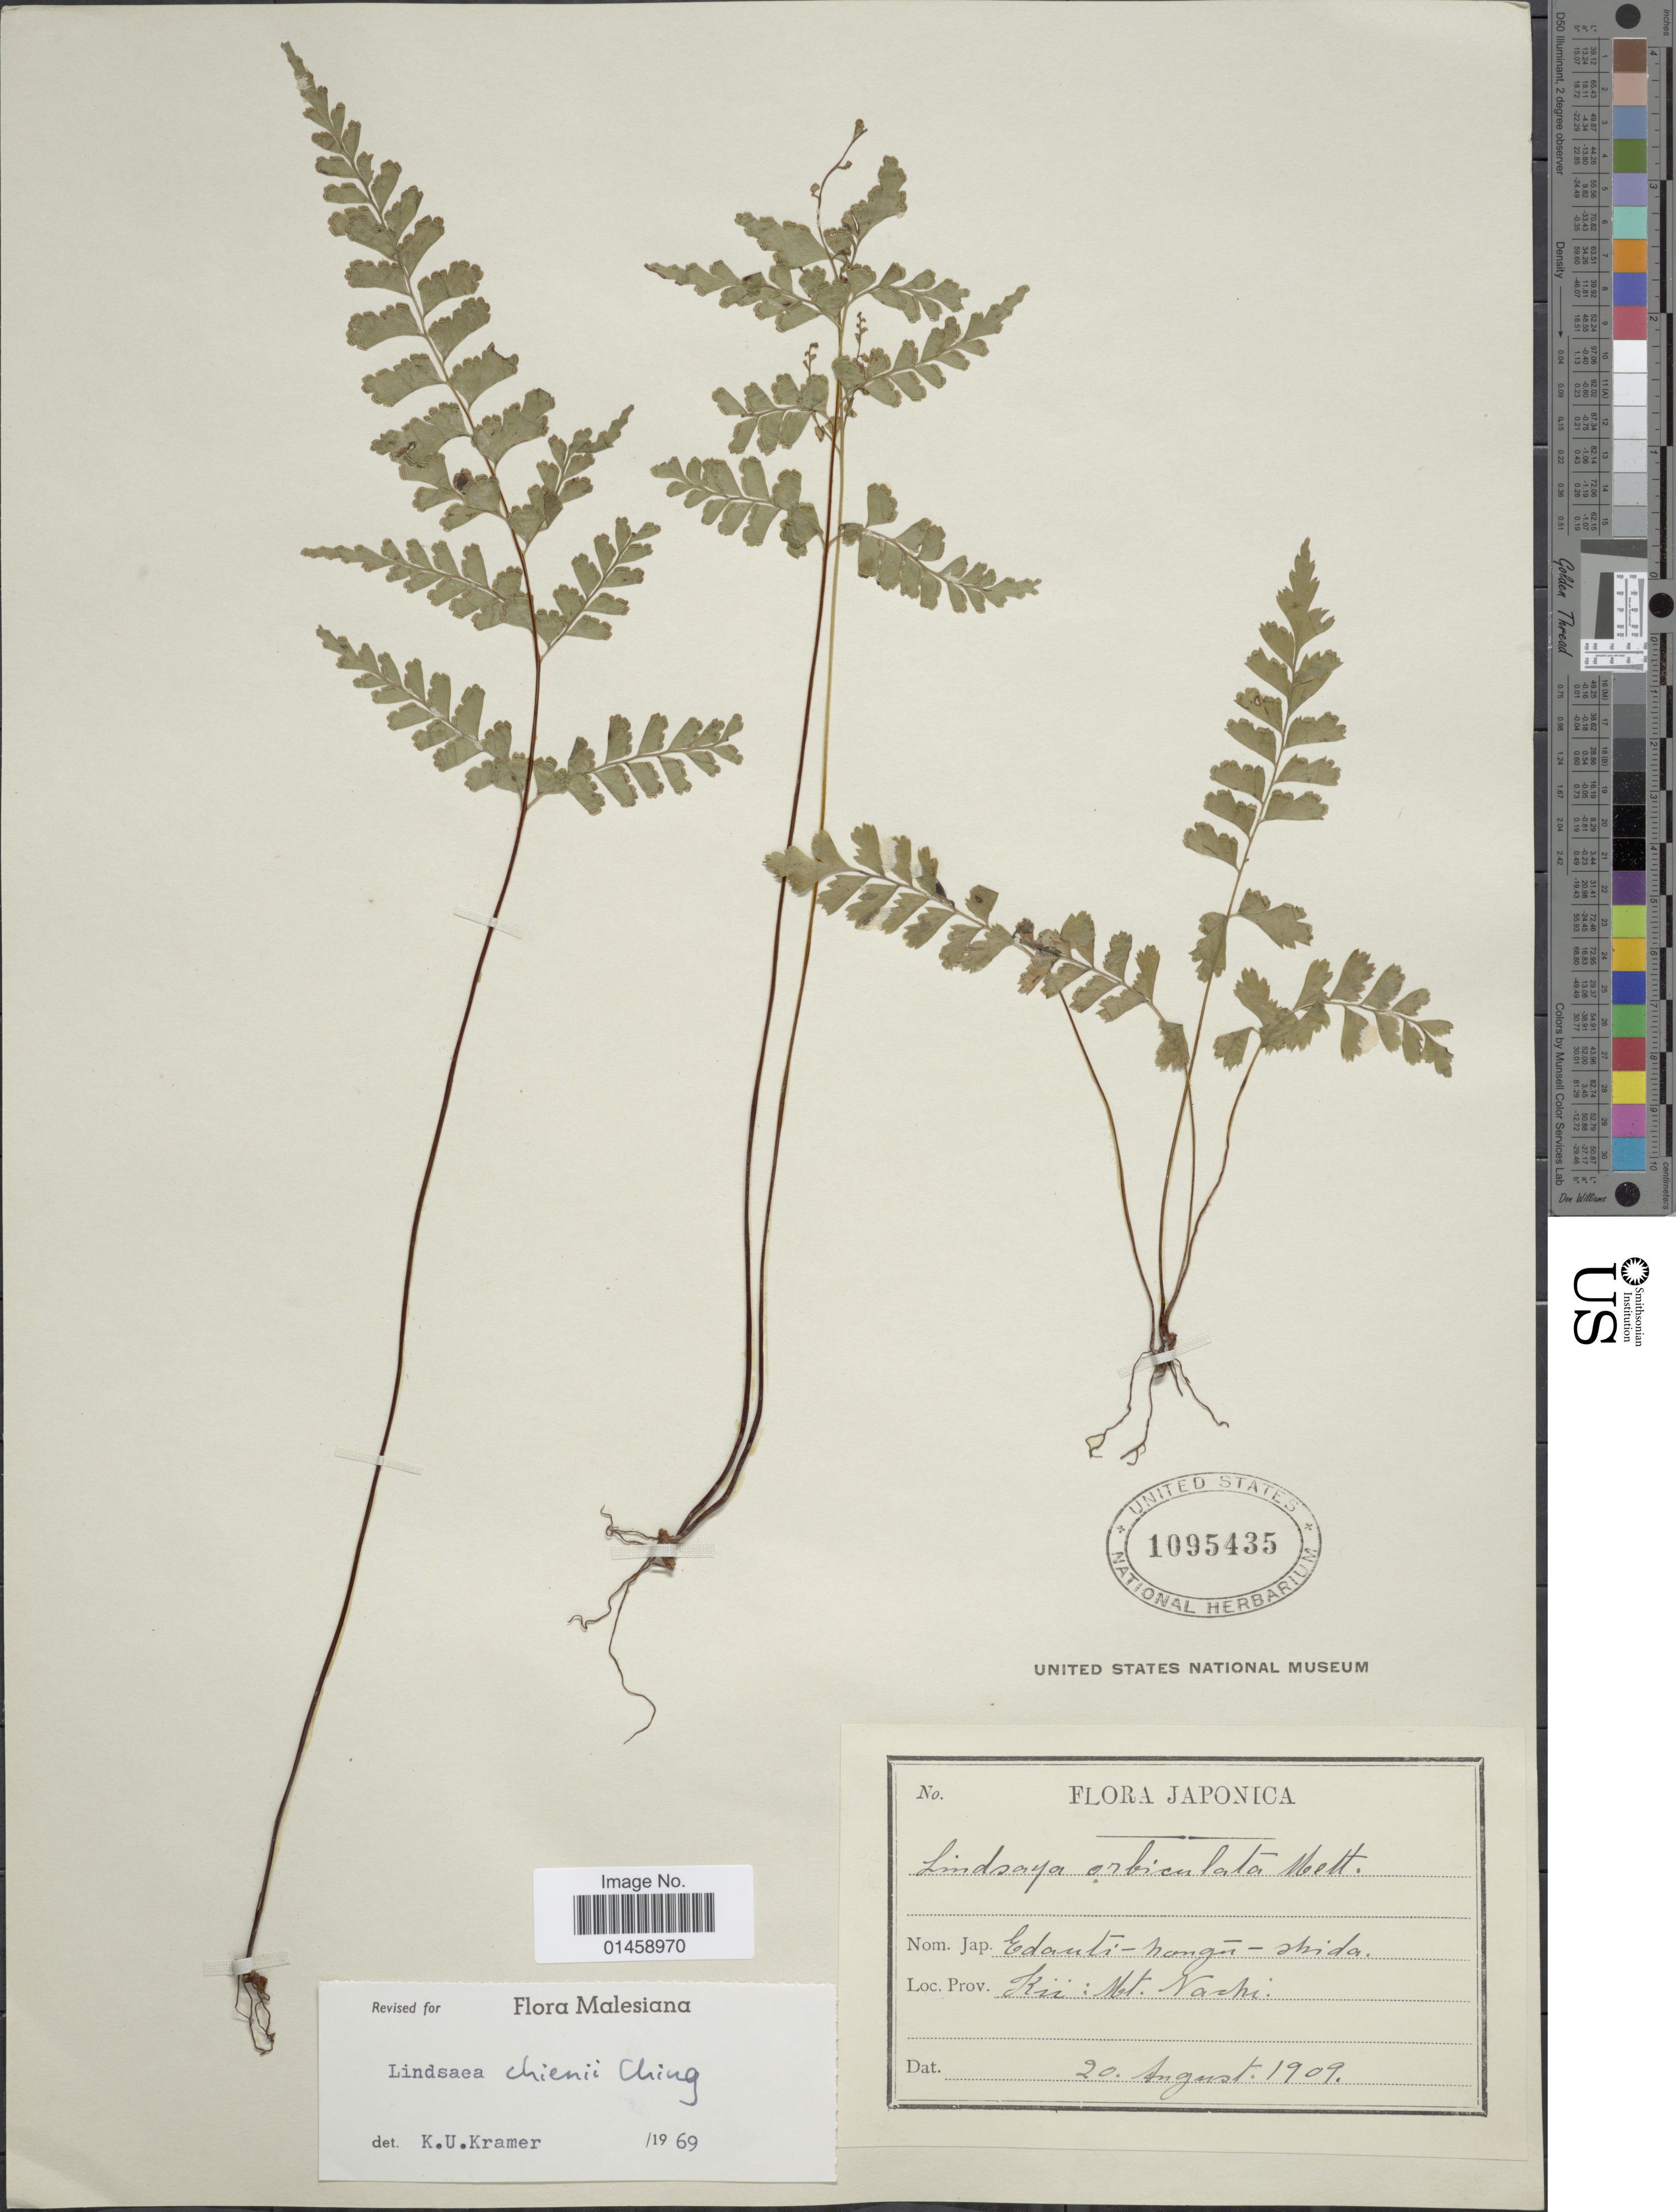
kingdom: Plantae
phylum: Tracheophyta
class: Polypodiopsida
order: Polypodiales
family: Lindsaeaceae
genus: Lindsaea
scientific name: Lindsaea chienii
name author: Ching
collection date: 1909-08-20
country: Japan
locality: Kii: Mt. Nachi.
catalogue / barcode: US 1095435